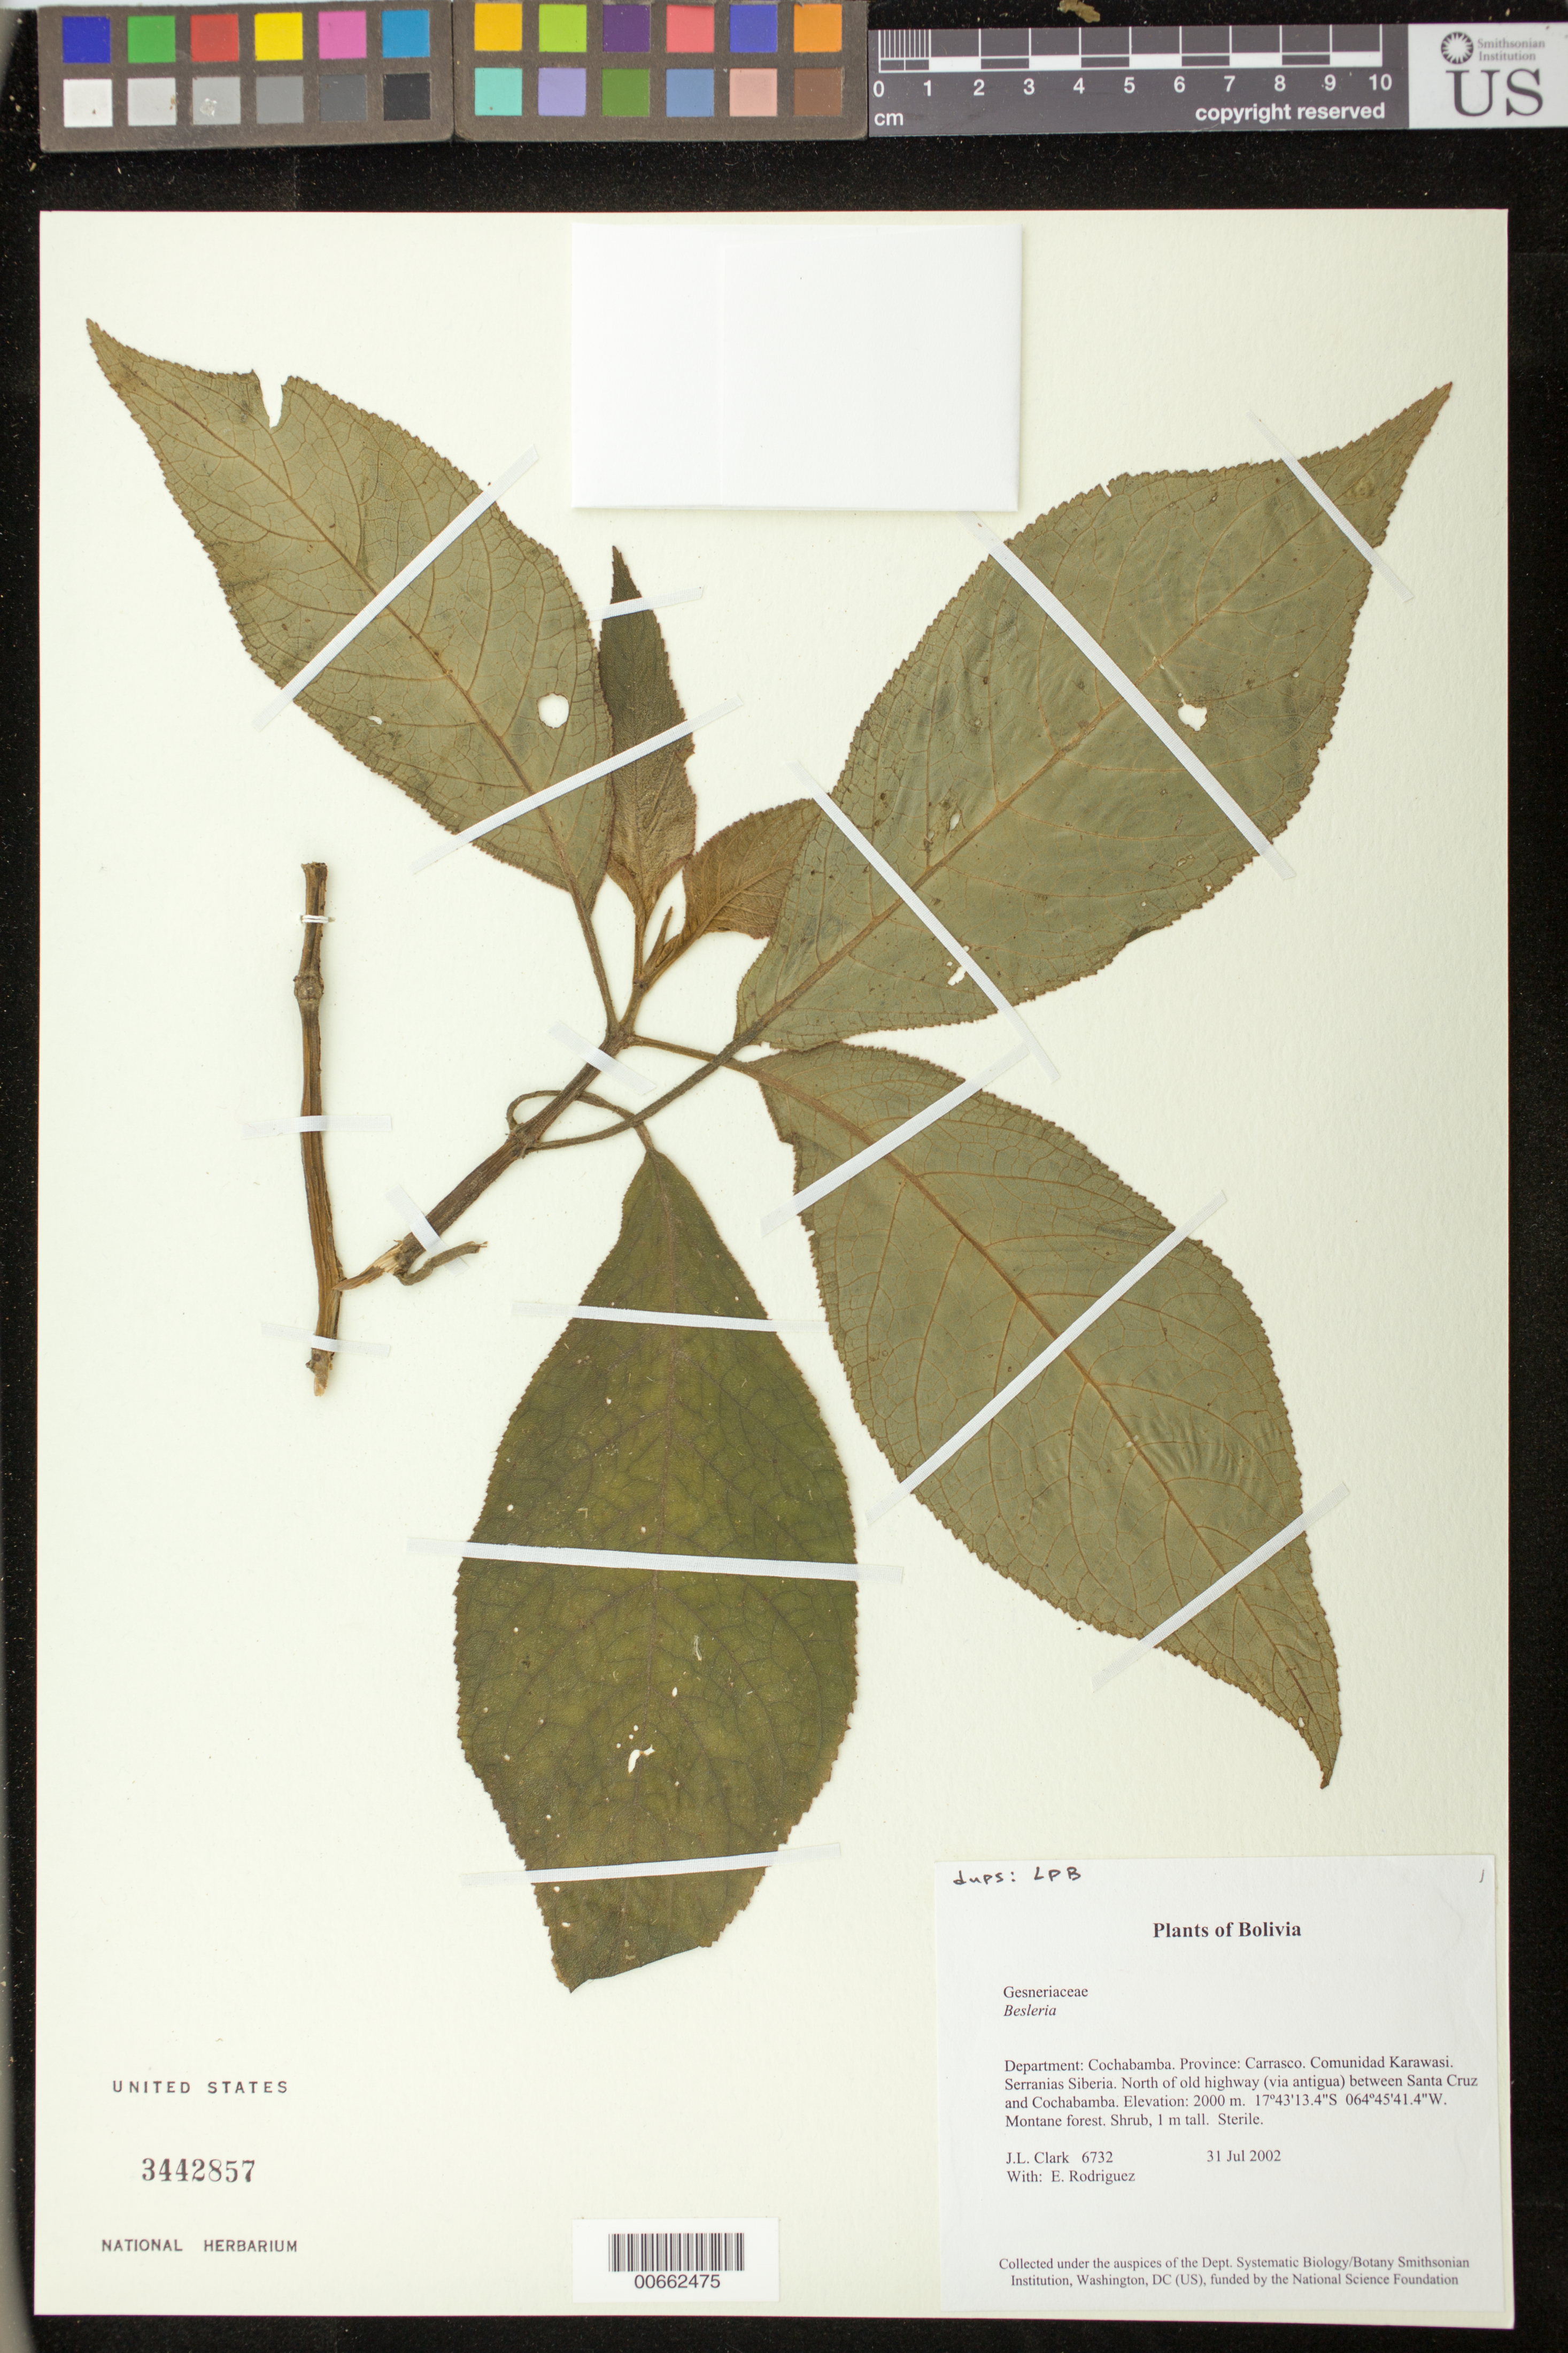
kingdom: Plantae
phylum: Tracheophyta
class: Magnoliopsida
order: Lamiales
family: Gesneriaceae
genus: Besleria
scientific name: Besleria sp.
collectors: J. L. Clark & E. Rodriguez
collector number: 6732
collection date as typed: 31 Jul 2002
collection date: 2002-07-31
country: Bolivia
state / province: Cochabamba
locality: Carrasco, Comunidad Karawasi. Serranias Siberia. North of old highway (via antigua) between Santa Cruz and Cochabamba.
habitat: Montane forest.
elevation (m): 2000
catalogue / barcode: US 3442857